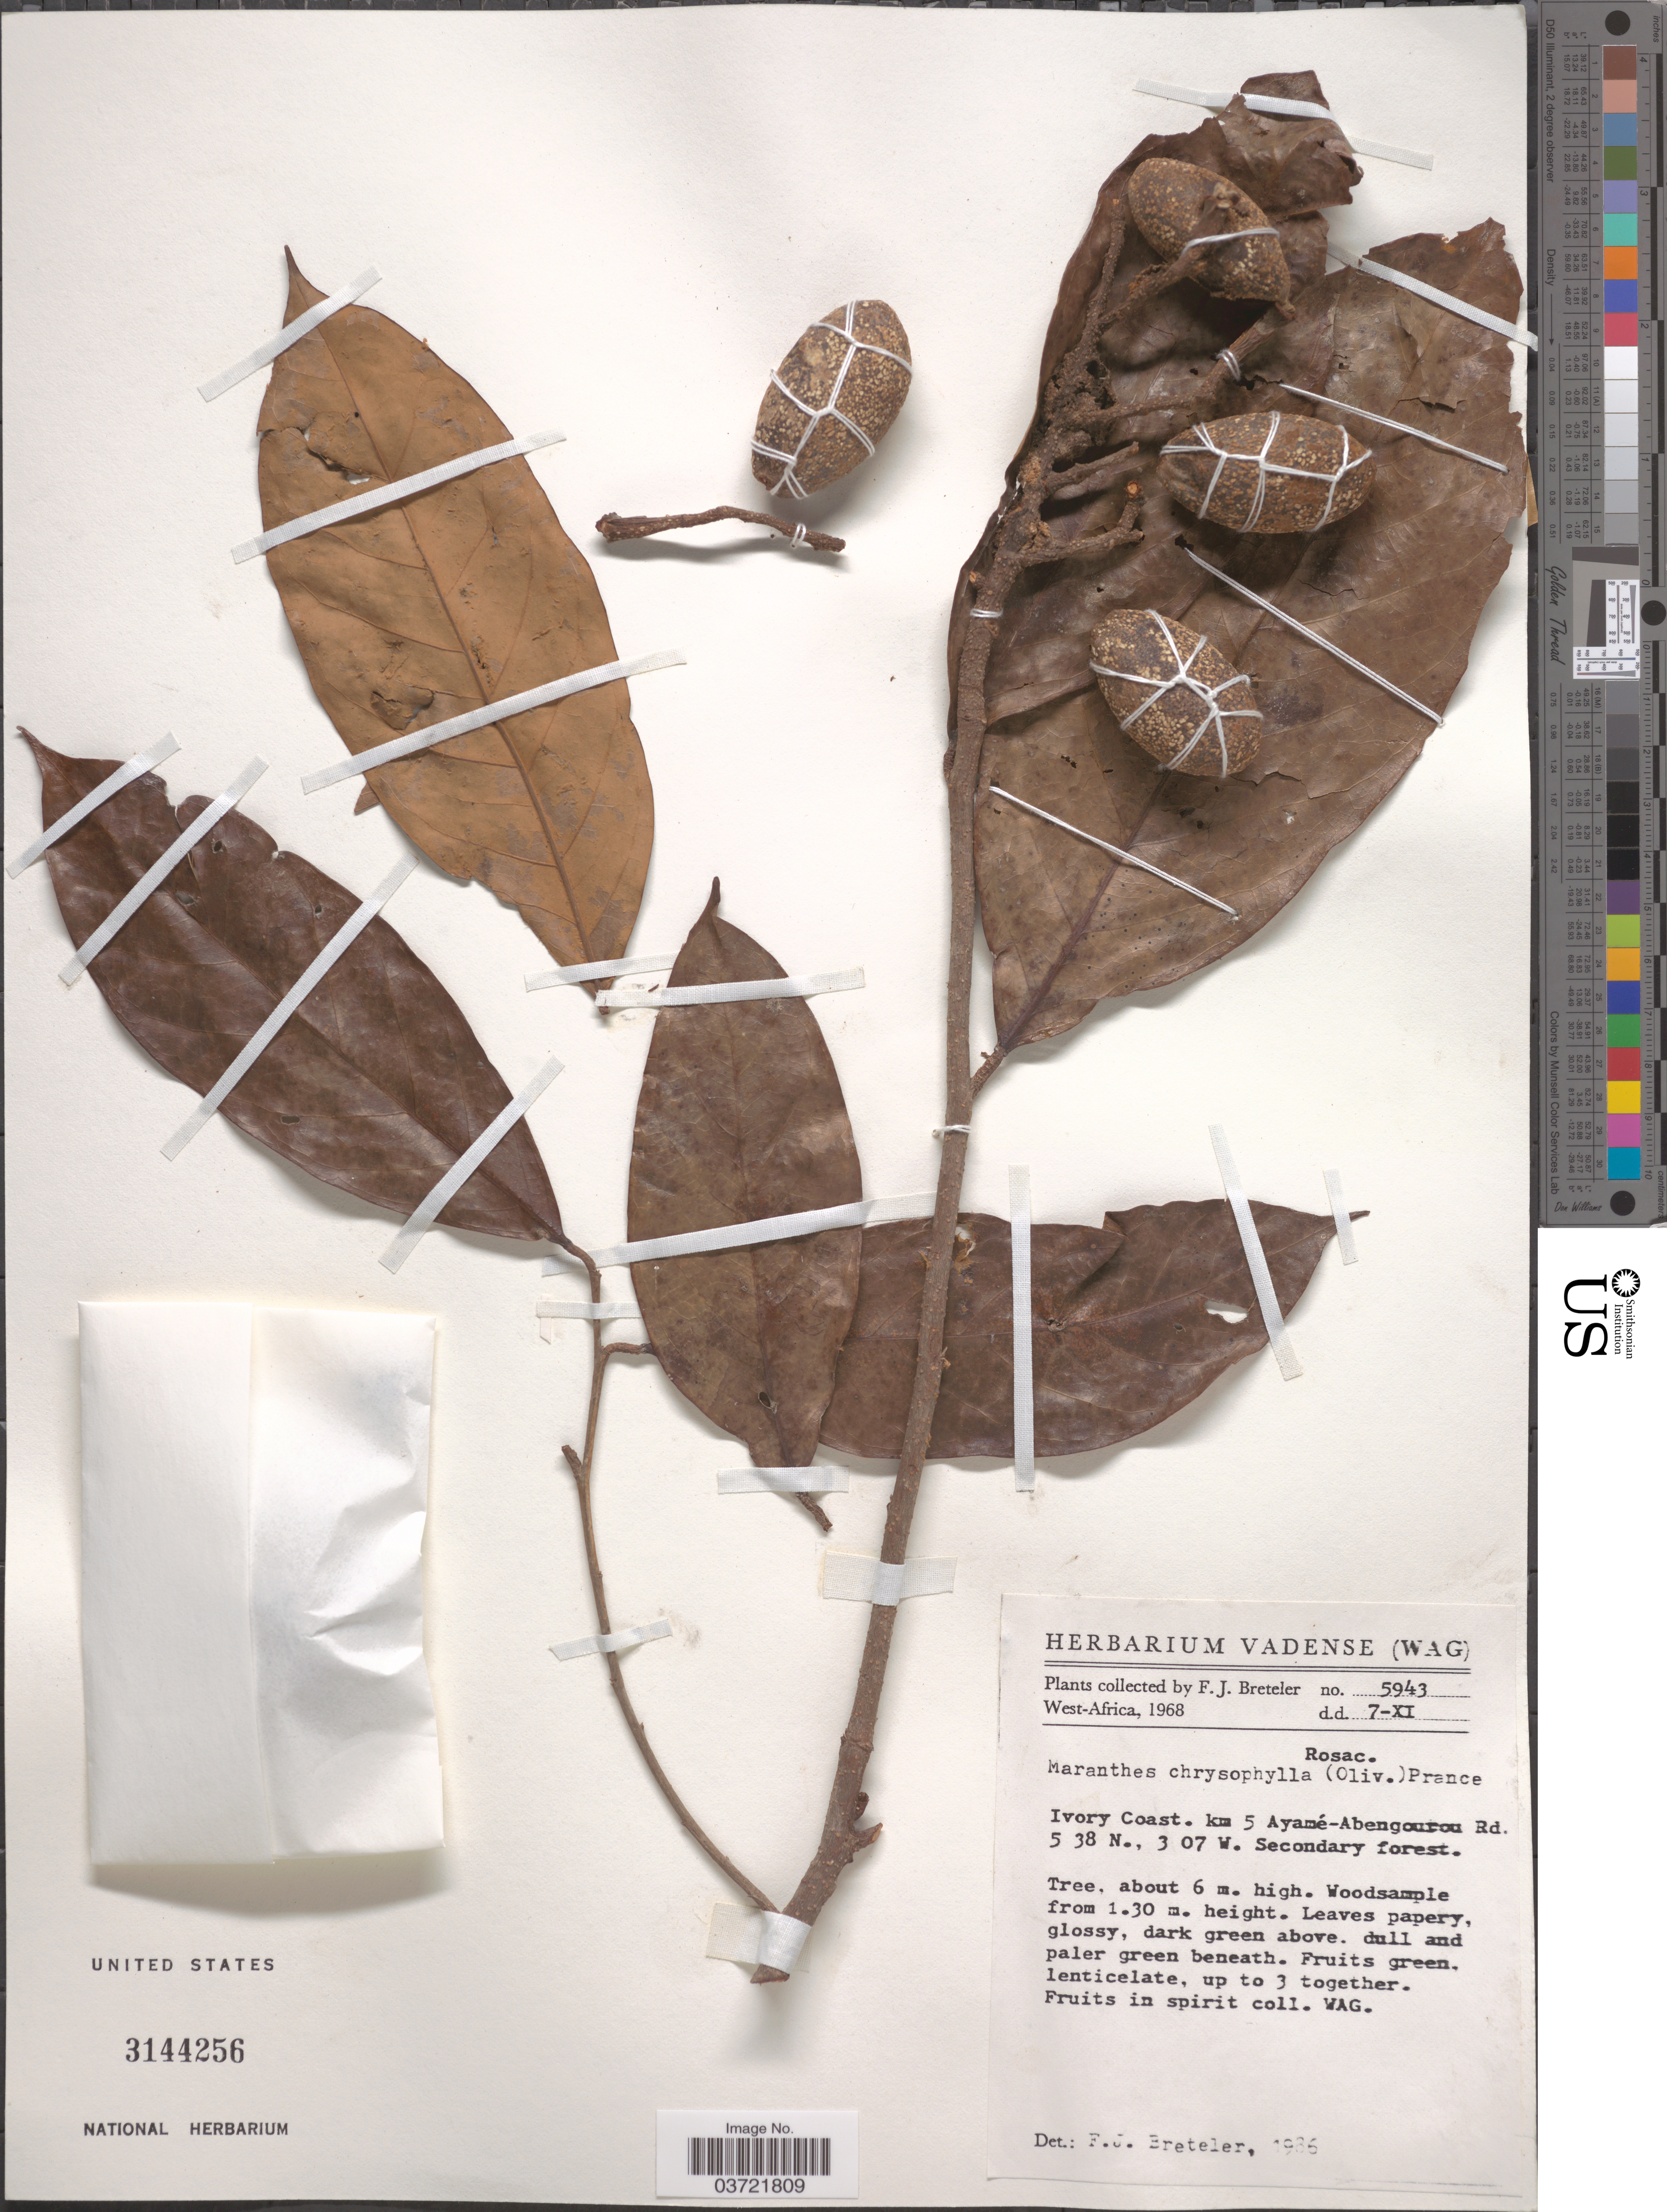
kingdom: Plantae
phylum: Tracheophyta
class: Magnoliopsida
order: Malpighiales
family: Chrysobalanaceae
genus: Maranthes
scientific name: Maranthes chrysophylla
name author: (Oliv.) Prance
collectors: F. J. Breteler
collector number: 5943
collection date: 1968-11-07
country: Ivory Coast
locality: Km 5 Ayamé-Abengourou Rd.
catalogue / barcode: US 3144256